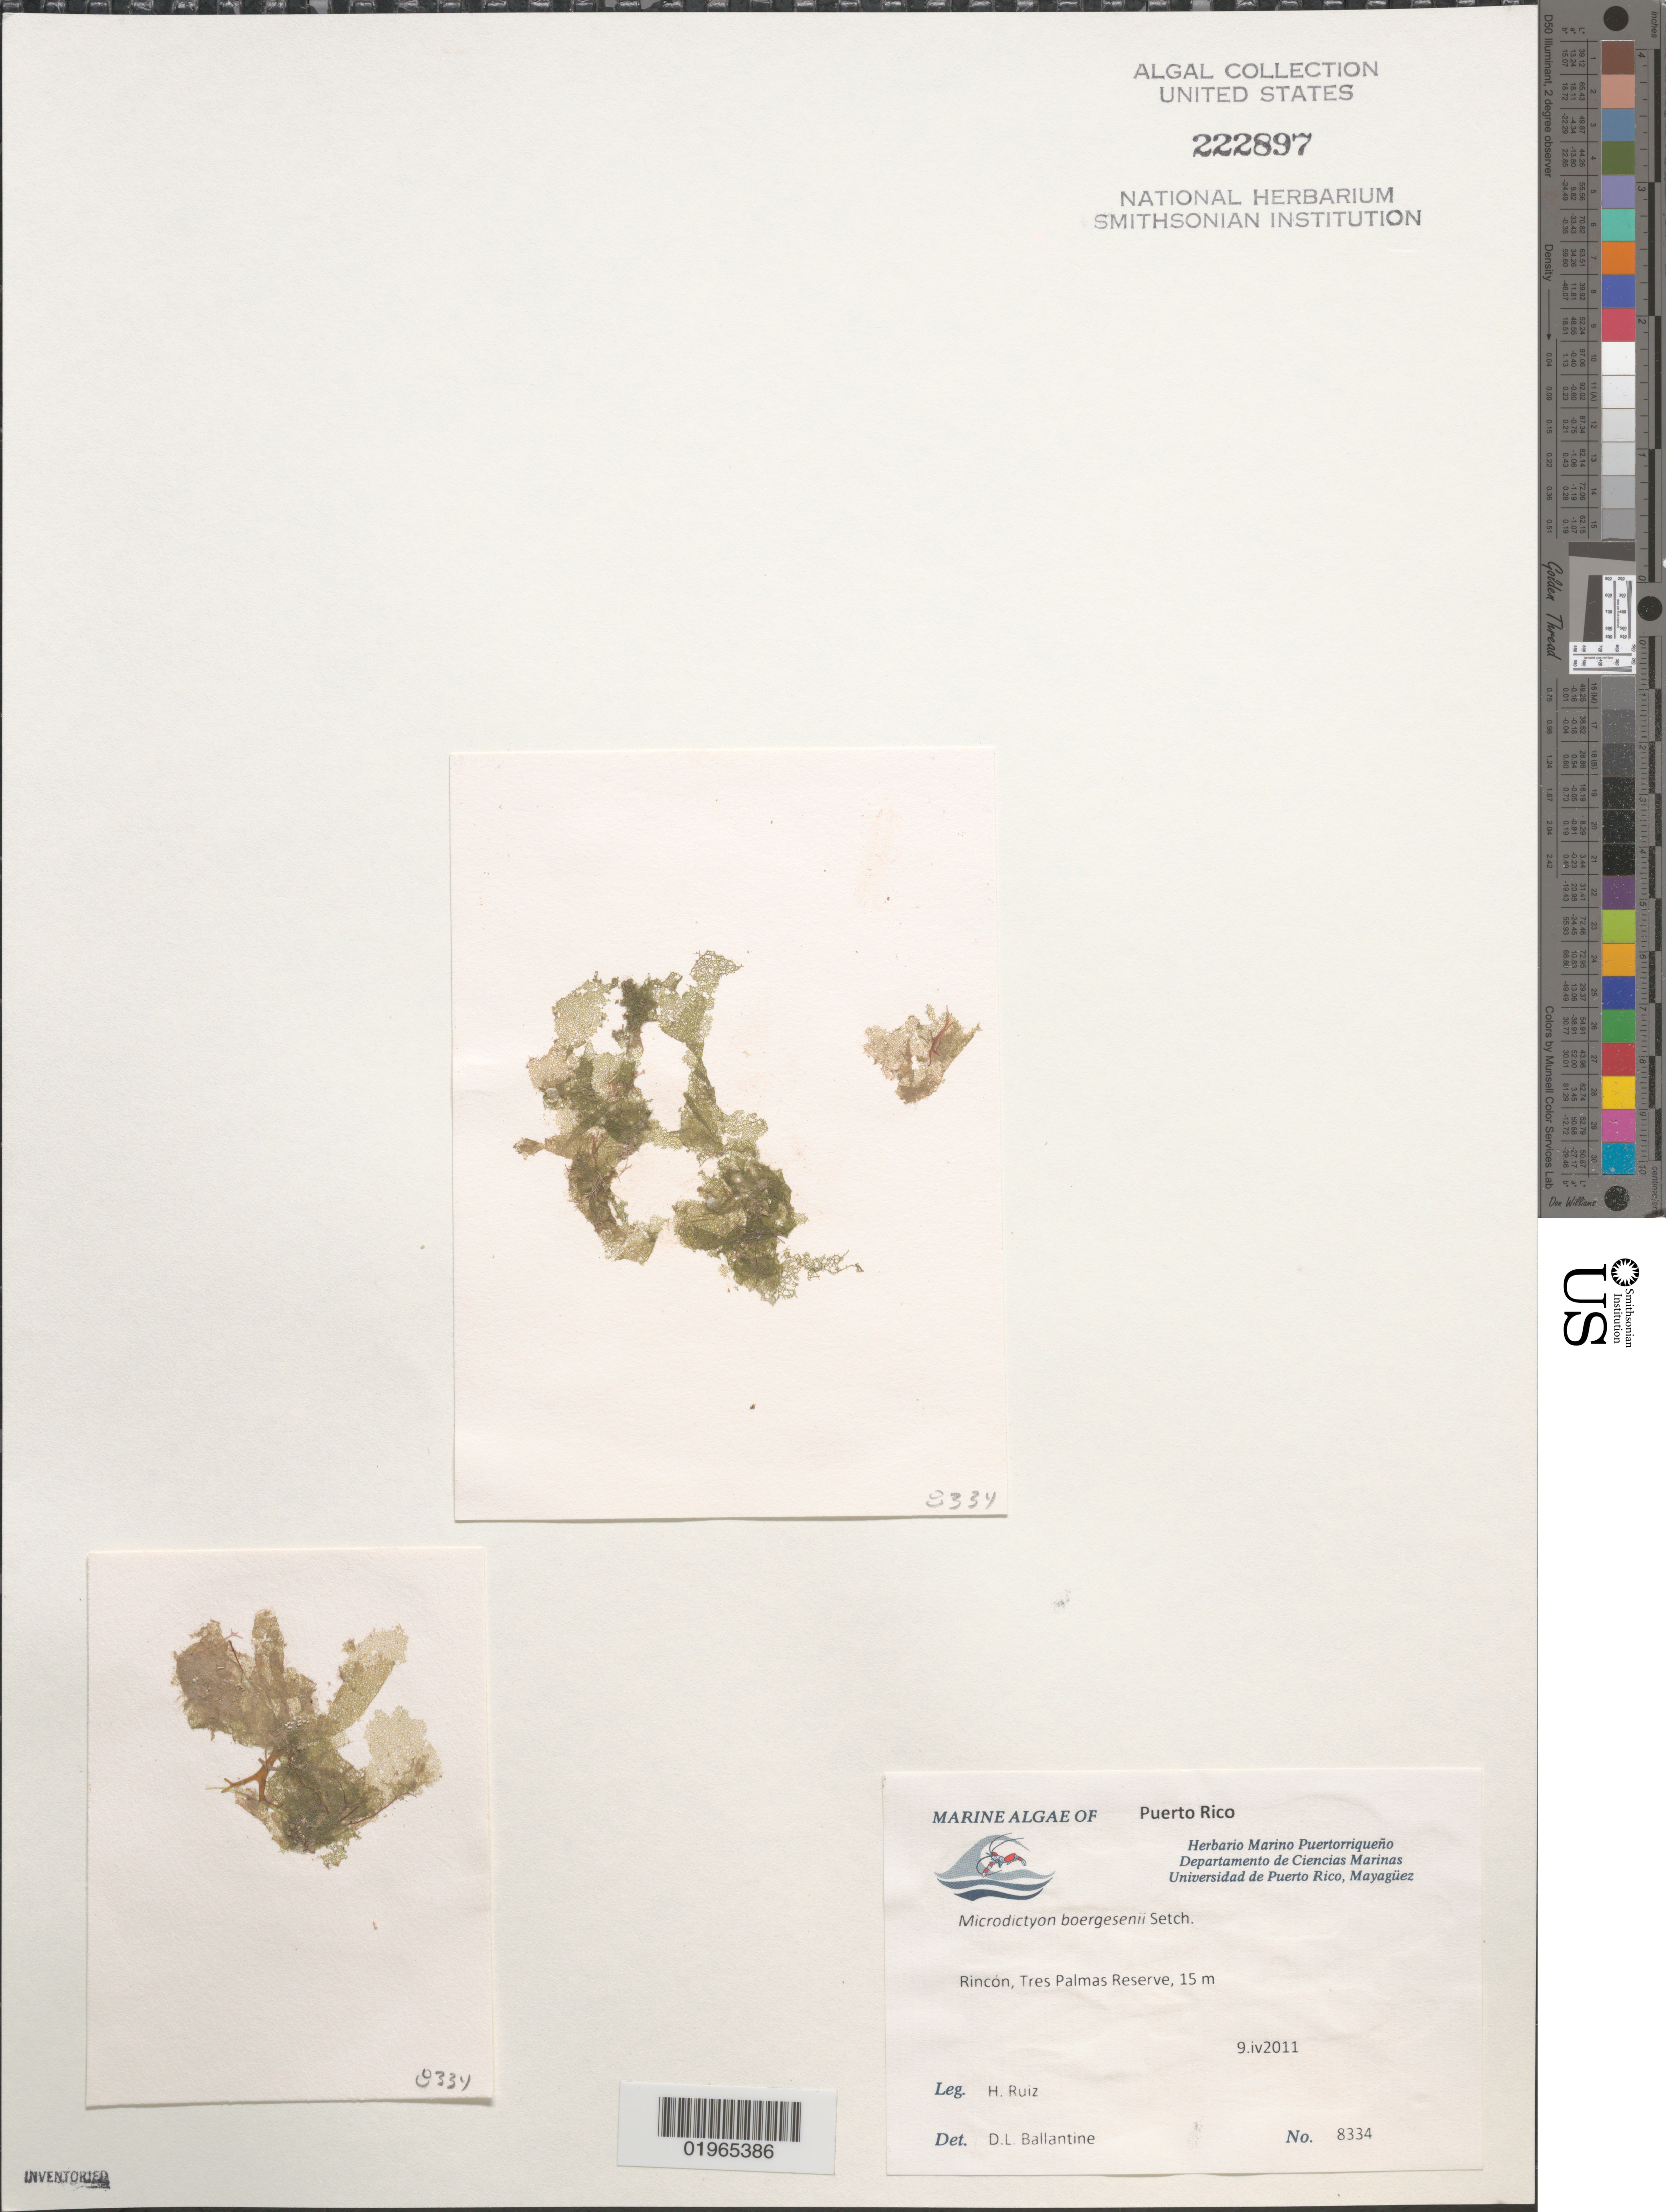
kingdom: Plantae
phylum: Chlorophyta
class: Ulvophyceae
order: Cladophorales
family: Anadyomenaceae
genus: Microdictyon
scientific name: Microdictyon boergesenii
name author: Setch.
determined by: Ballantine, D. L.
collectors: H. Ruiz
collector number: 8334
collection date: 2011-04-09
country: Puerto Rico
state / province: Rincon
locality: Tres Palmas Reserve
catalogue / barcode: US 222897